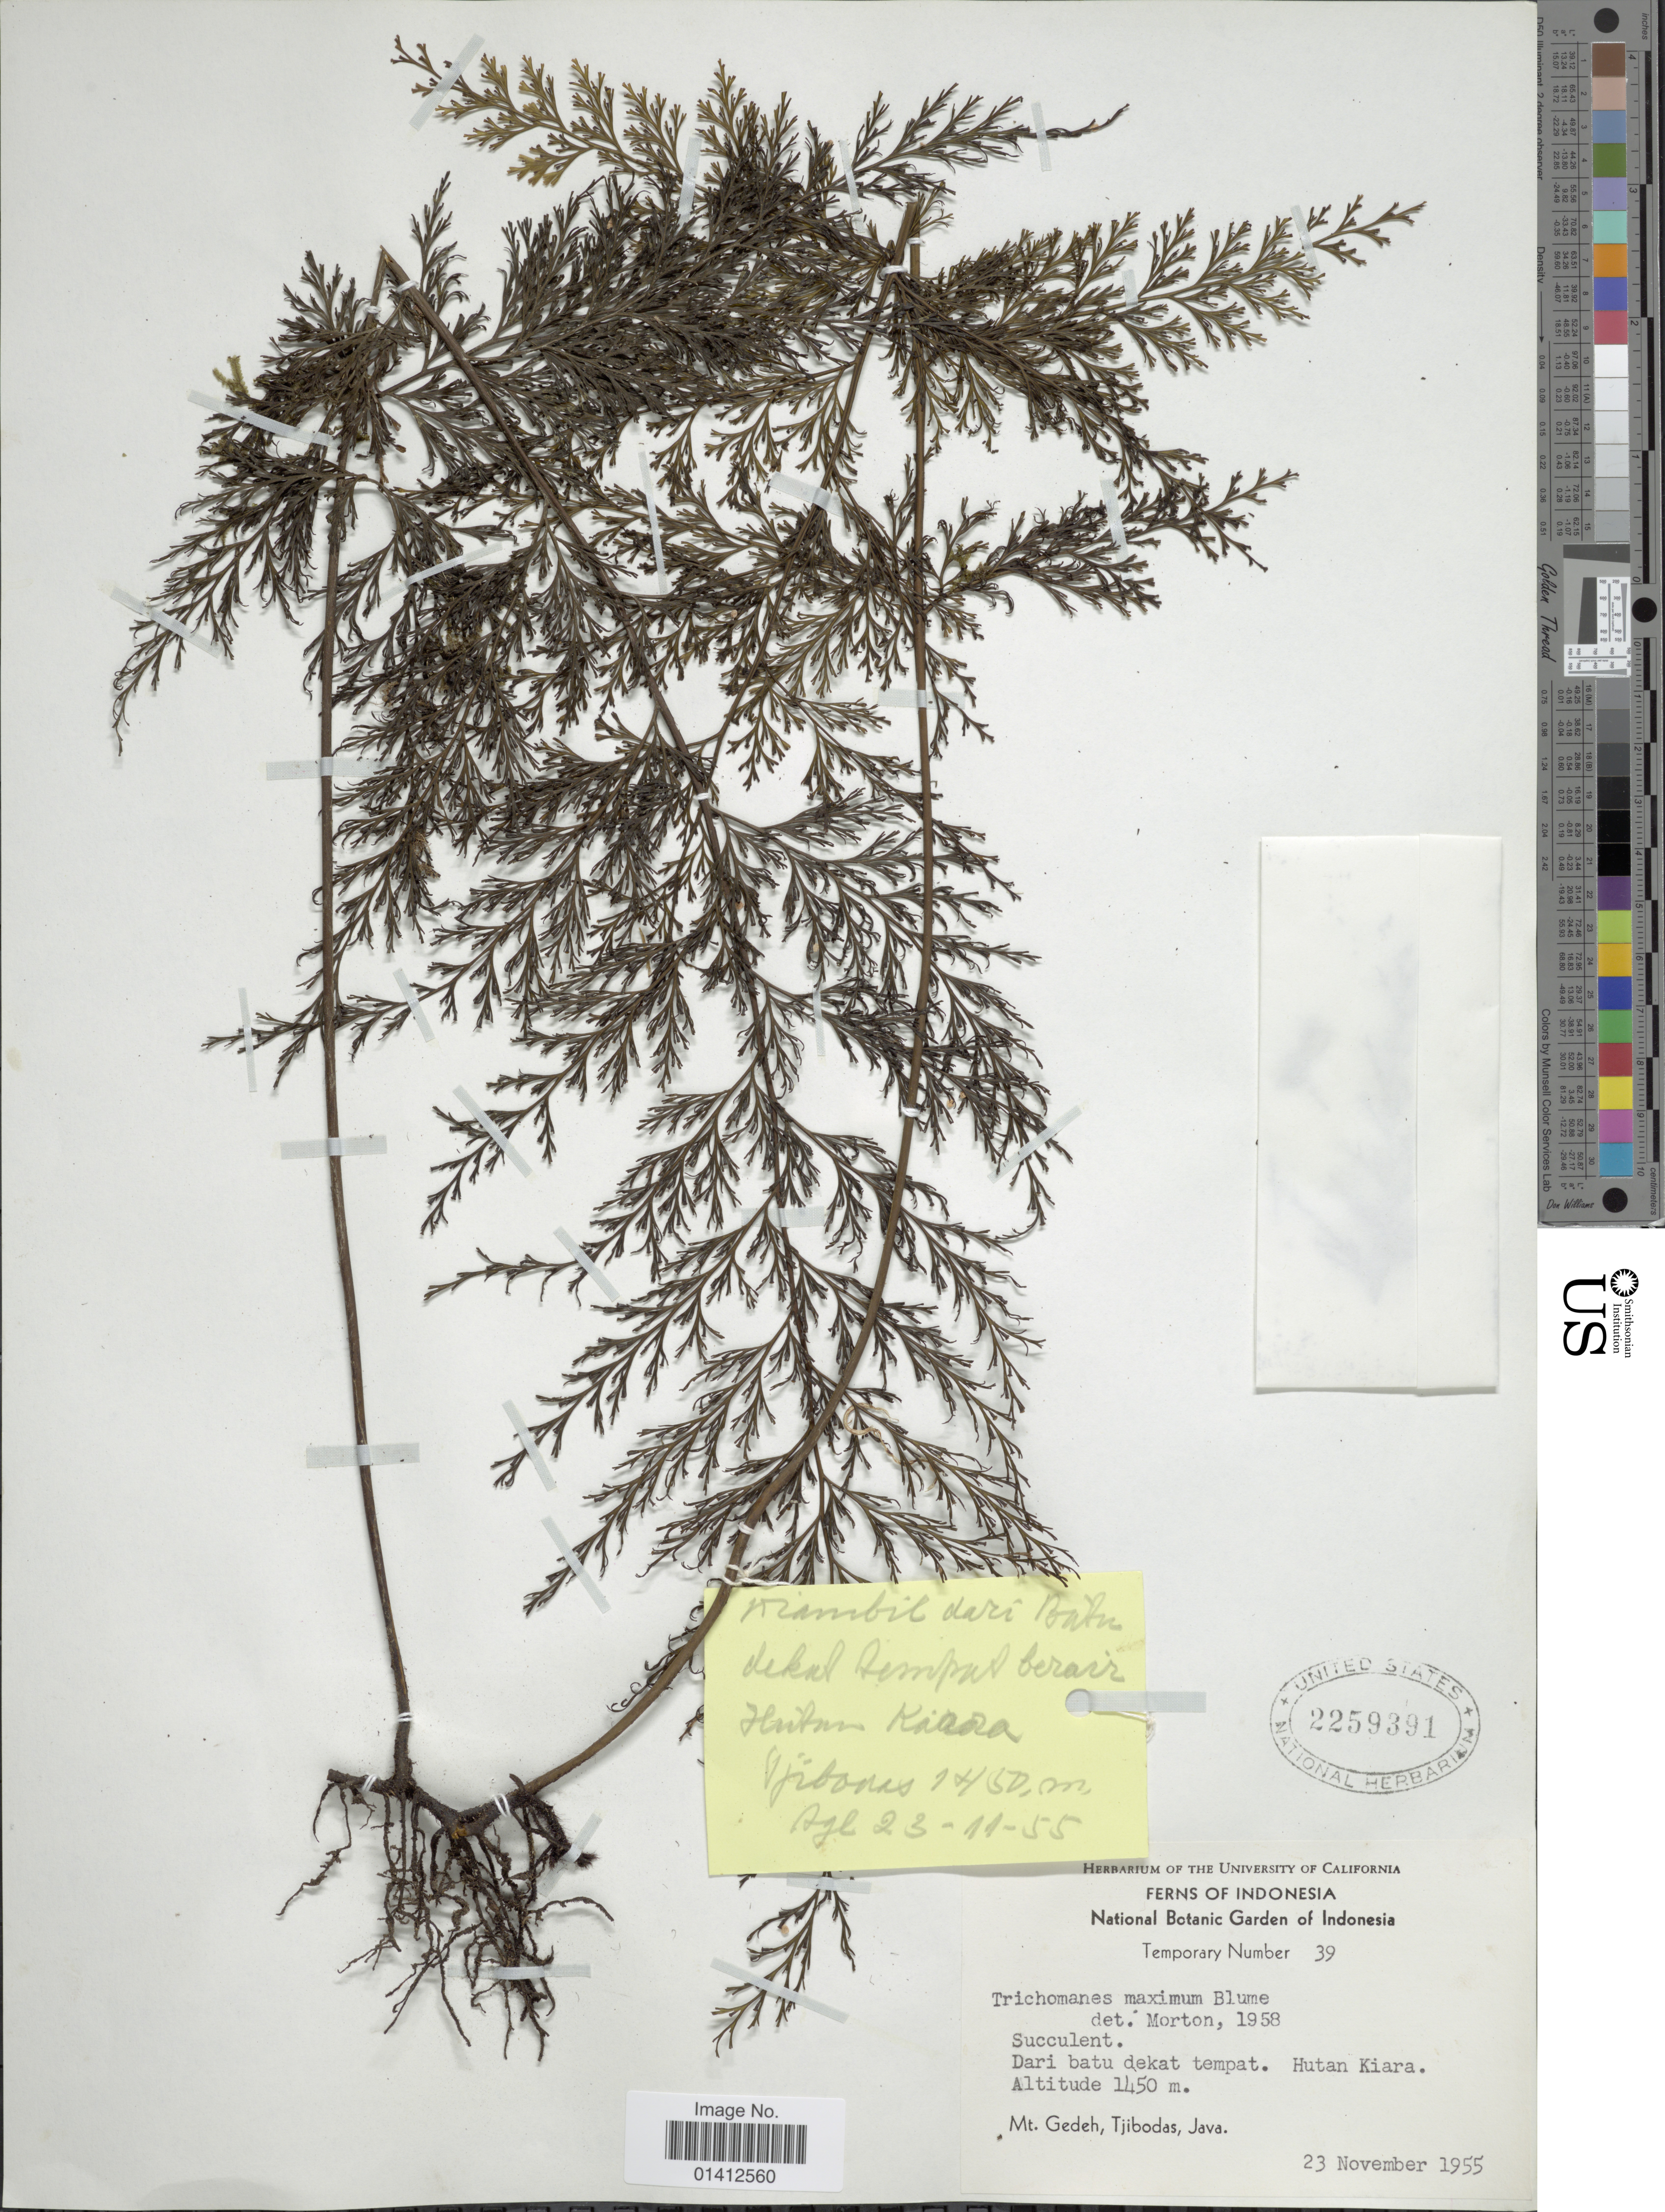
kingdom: Plantae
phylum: Tracheophyta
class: Polypodiopsida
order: Hymenophyllales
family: Hymenophyllaceae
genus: Vandenboschia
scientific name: Vandenboschia maxima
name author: (Blume) Copel.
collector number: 39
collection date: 1955-11-23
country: Indonesia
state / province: Java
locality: Dari batu dekat. Hutan Kiara, Mt gedeh, Tjibodas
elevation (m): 1450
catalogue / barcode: US 2259391